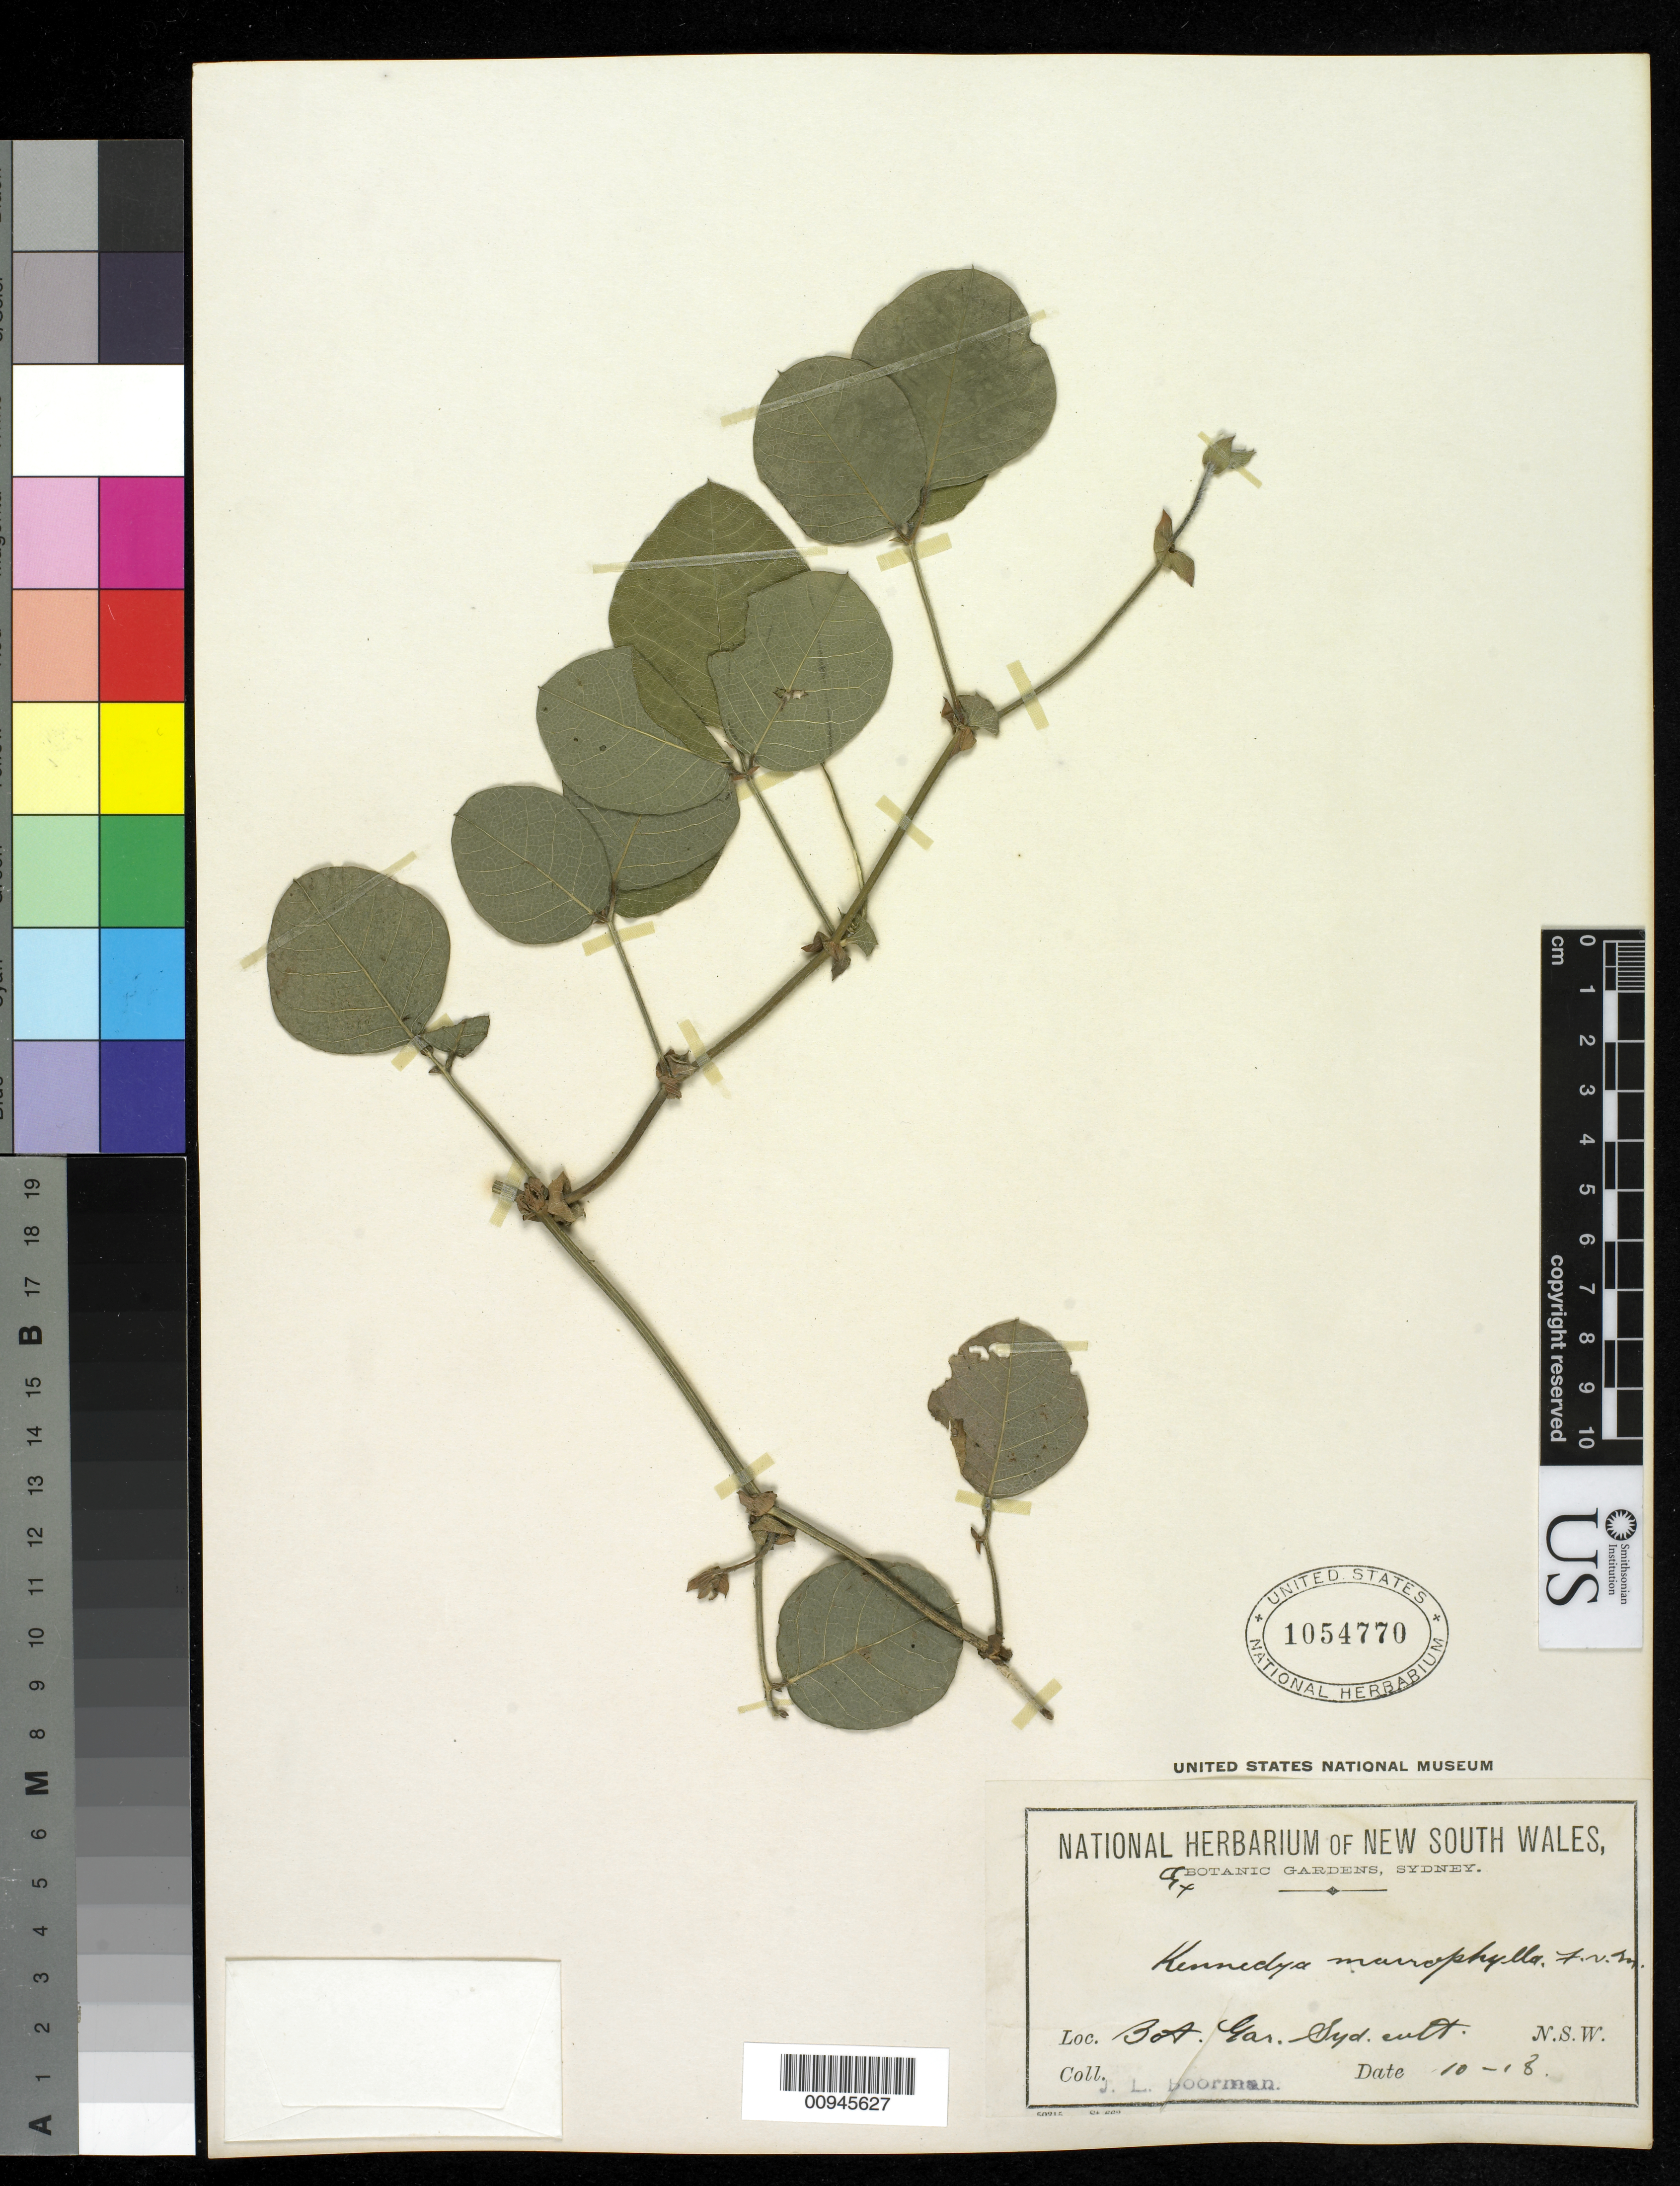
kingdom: Plantae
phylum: Tracheophyta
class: Magnoliopsida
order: Fabales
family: Fabaceae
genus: Kennedia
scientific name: Kennedia macrophylla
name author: Meisn.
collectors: J. Boorman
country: Australia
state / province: New South Wales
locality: Bot. Gar. Sud.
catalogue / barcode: US 1054770